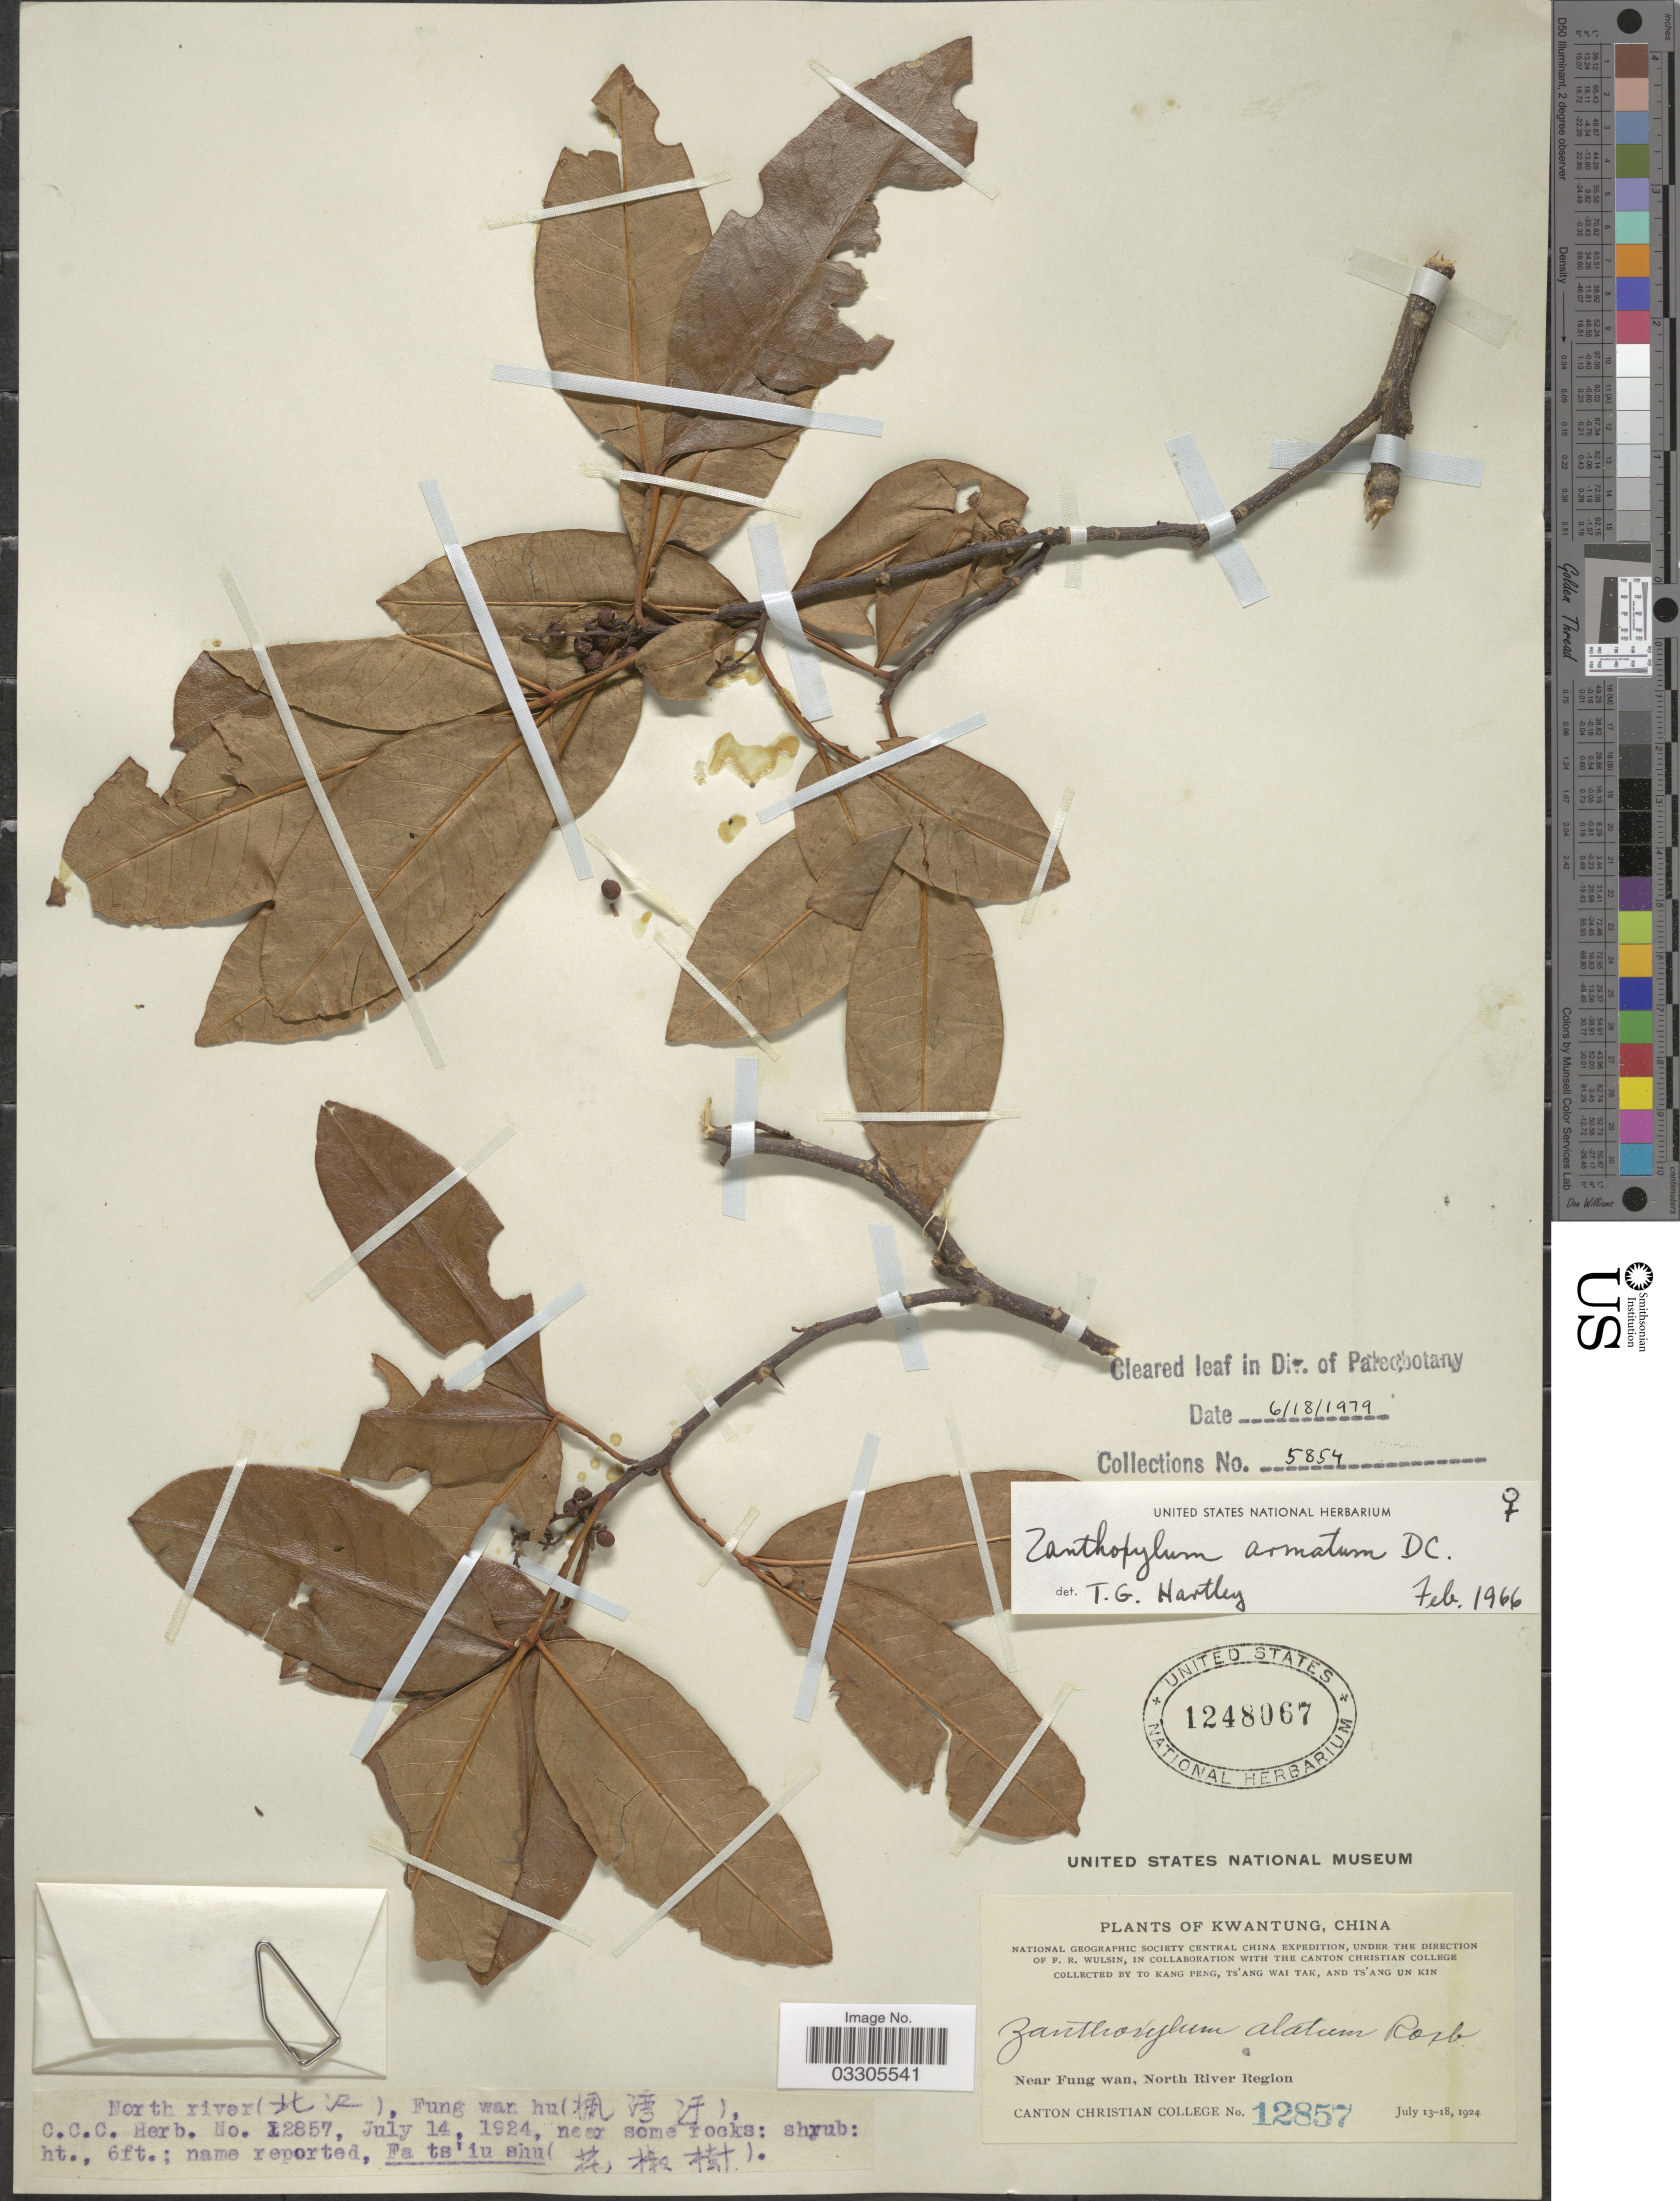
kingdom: Plantae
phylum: Tracheophyta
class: Magnoliopsida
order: Sapindales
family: Rutaceae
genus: Zanthoxylum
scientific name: Zanthoxylum armatum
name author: DC.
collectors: T. K. Peng, W. T. Tsang & Ts' Ang Un Kin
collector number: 12857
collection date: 1924-07-14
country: China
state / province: Guangdong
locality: Kwantung, Near Fung Wan, North River Region, Fung wan hu X.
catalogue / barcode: US 1248067